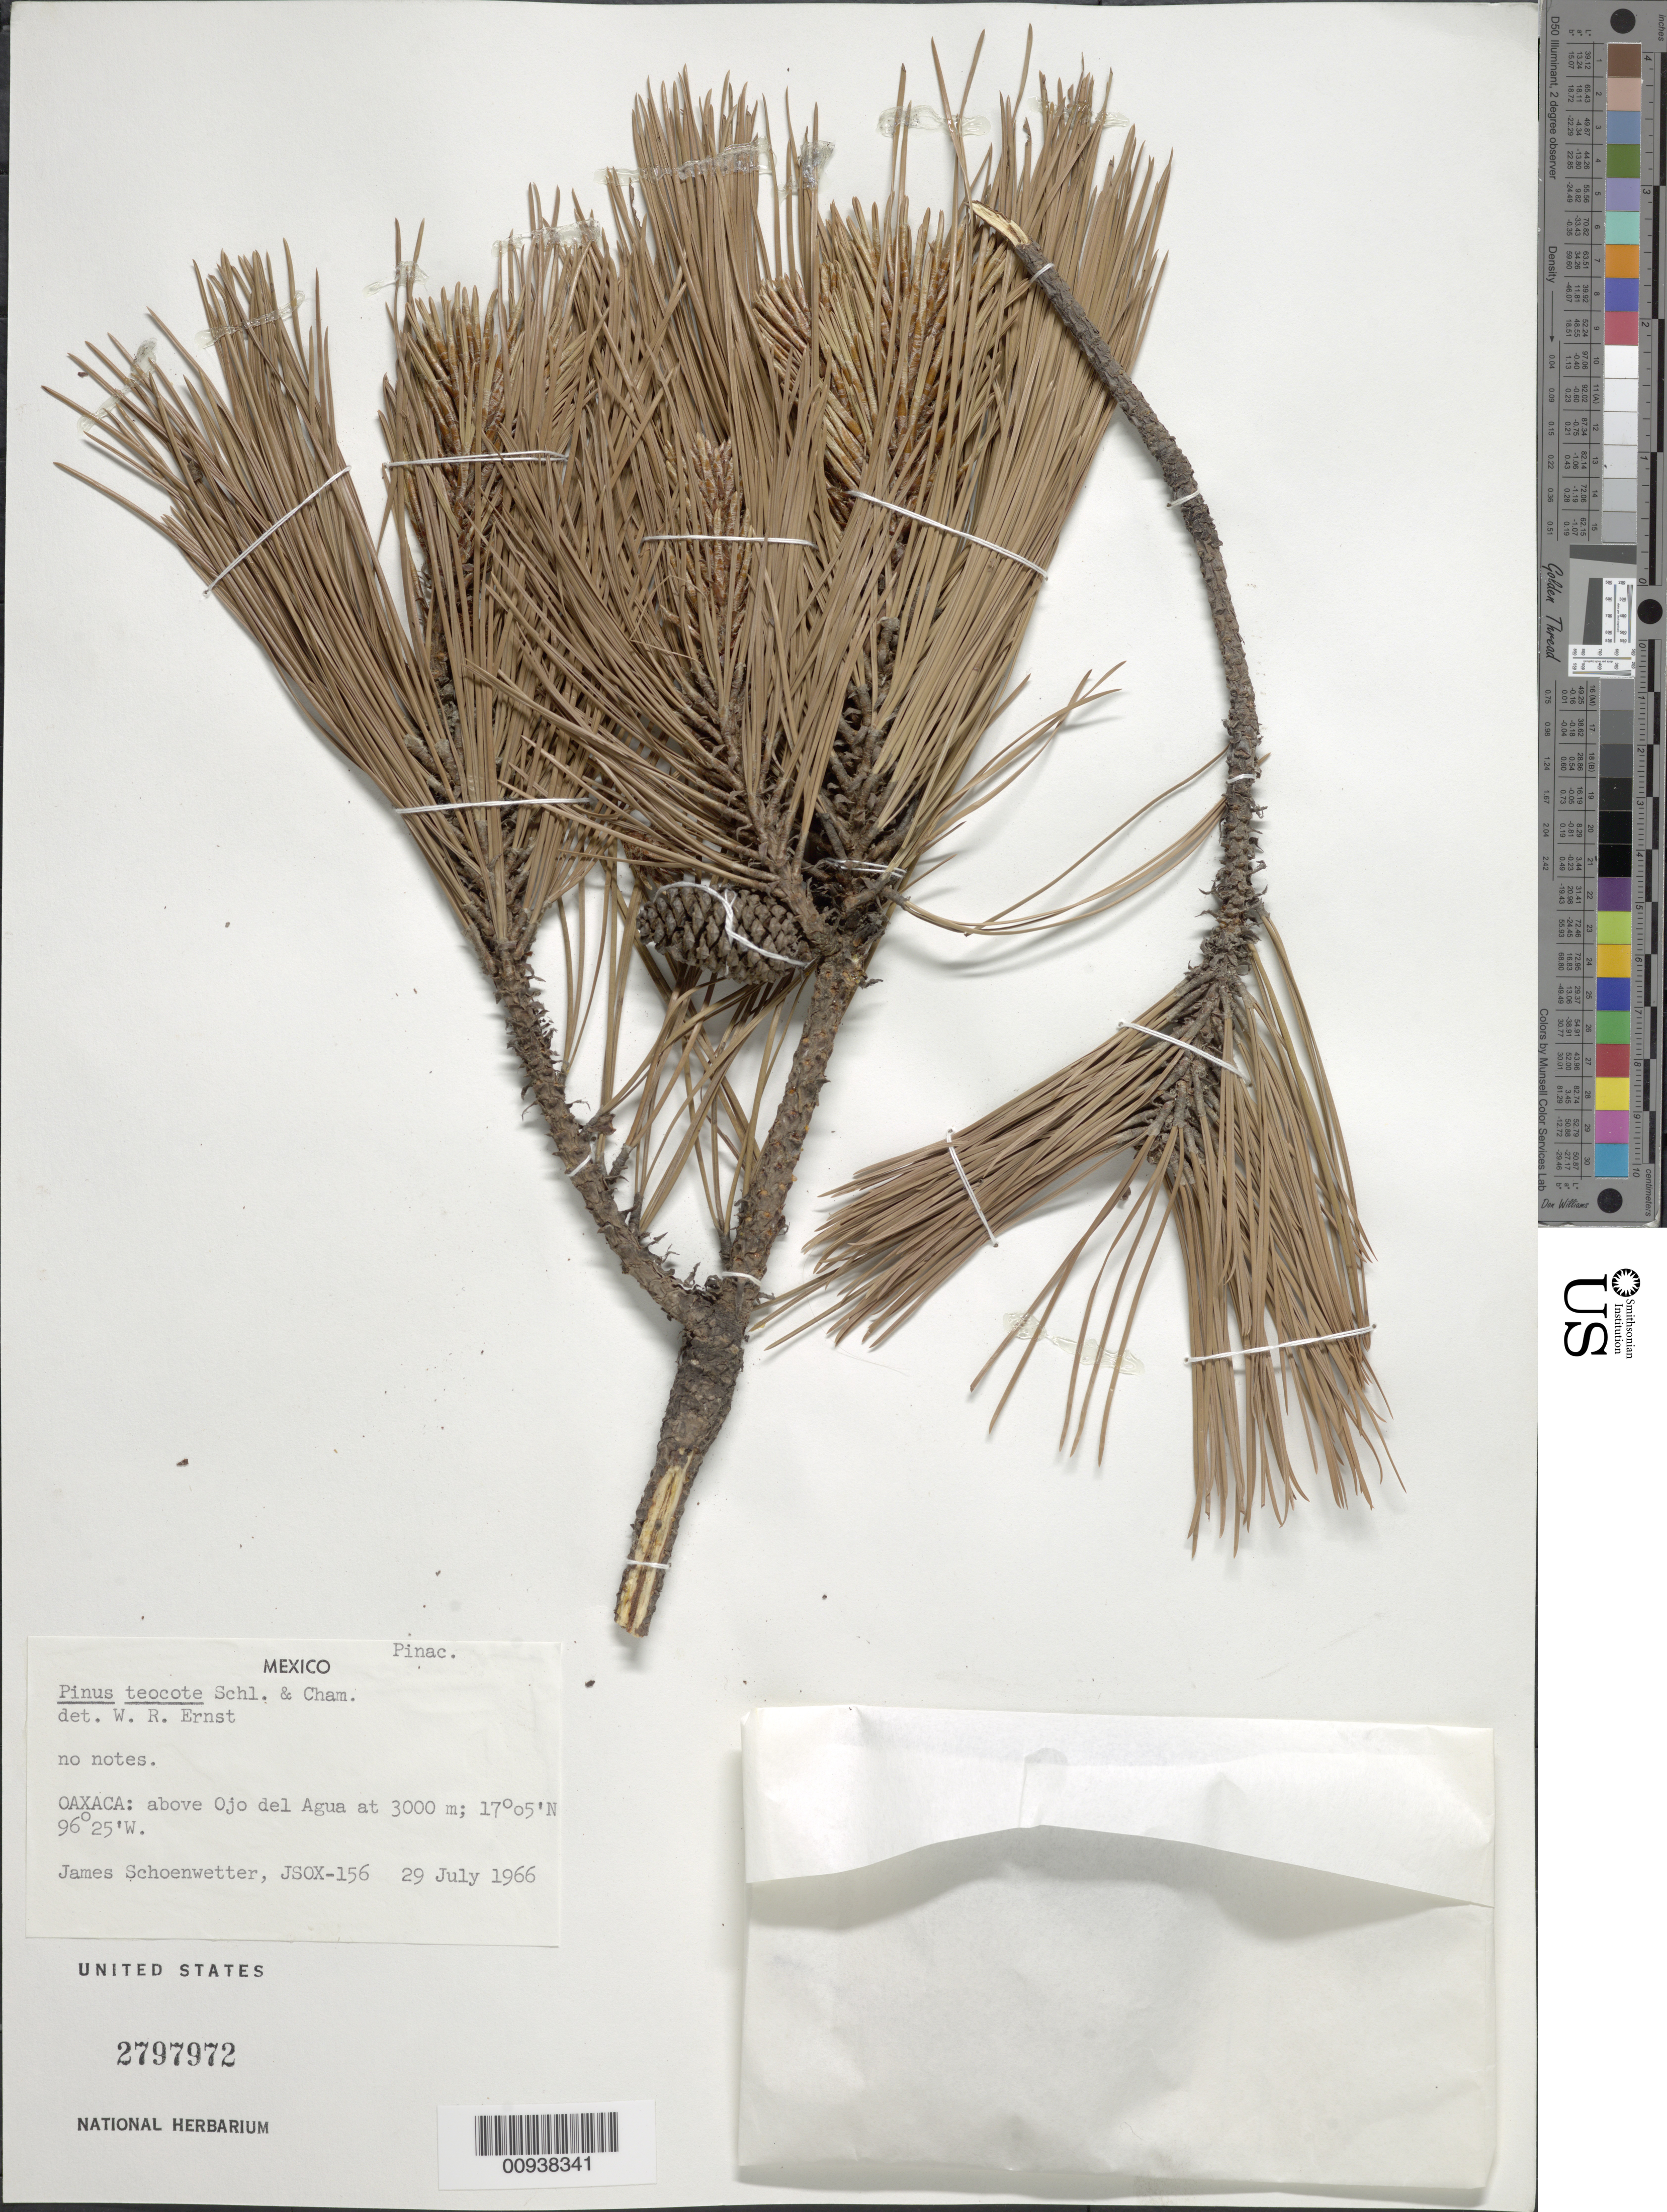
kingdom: Plantae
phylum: Tracheophyta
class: Pinopsida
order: Pinales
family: Pinaceae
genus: Pinus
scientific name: Pinus teocote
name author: Schltdl. & Cham.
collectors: J. Schoenwetter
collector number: JSOX-156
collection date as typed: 29 Jul 1966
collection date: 1966-07-29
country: Mexico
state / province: Oaxaca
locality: Above Ojo del Agua.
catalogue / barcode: US 2797972